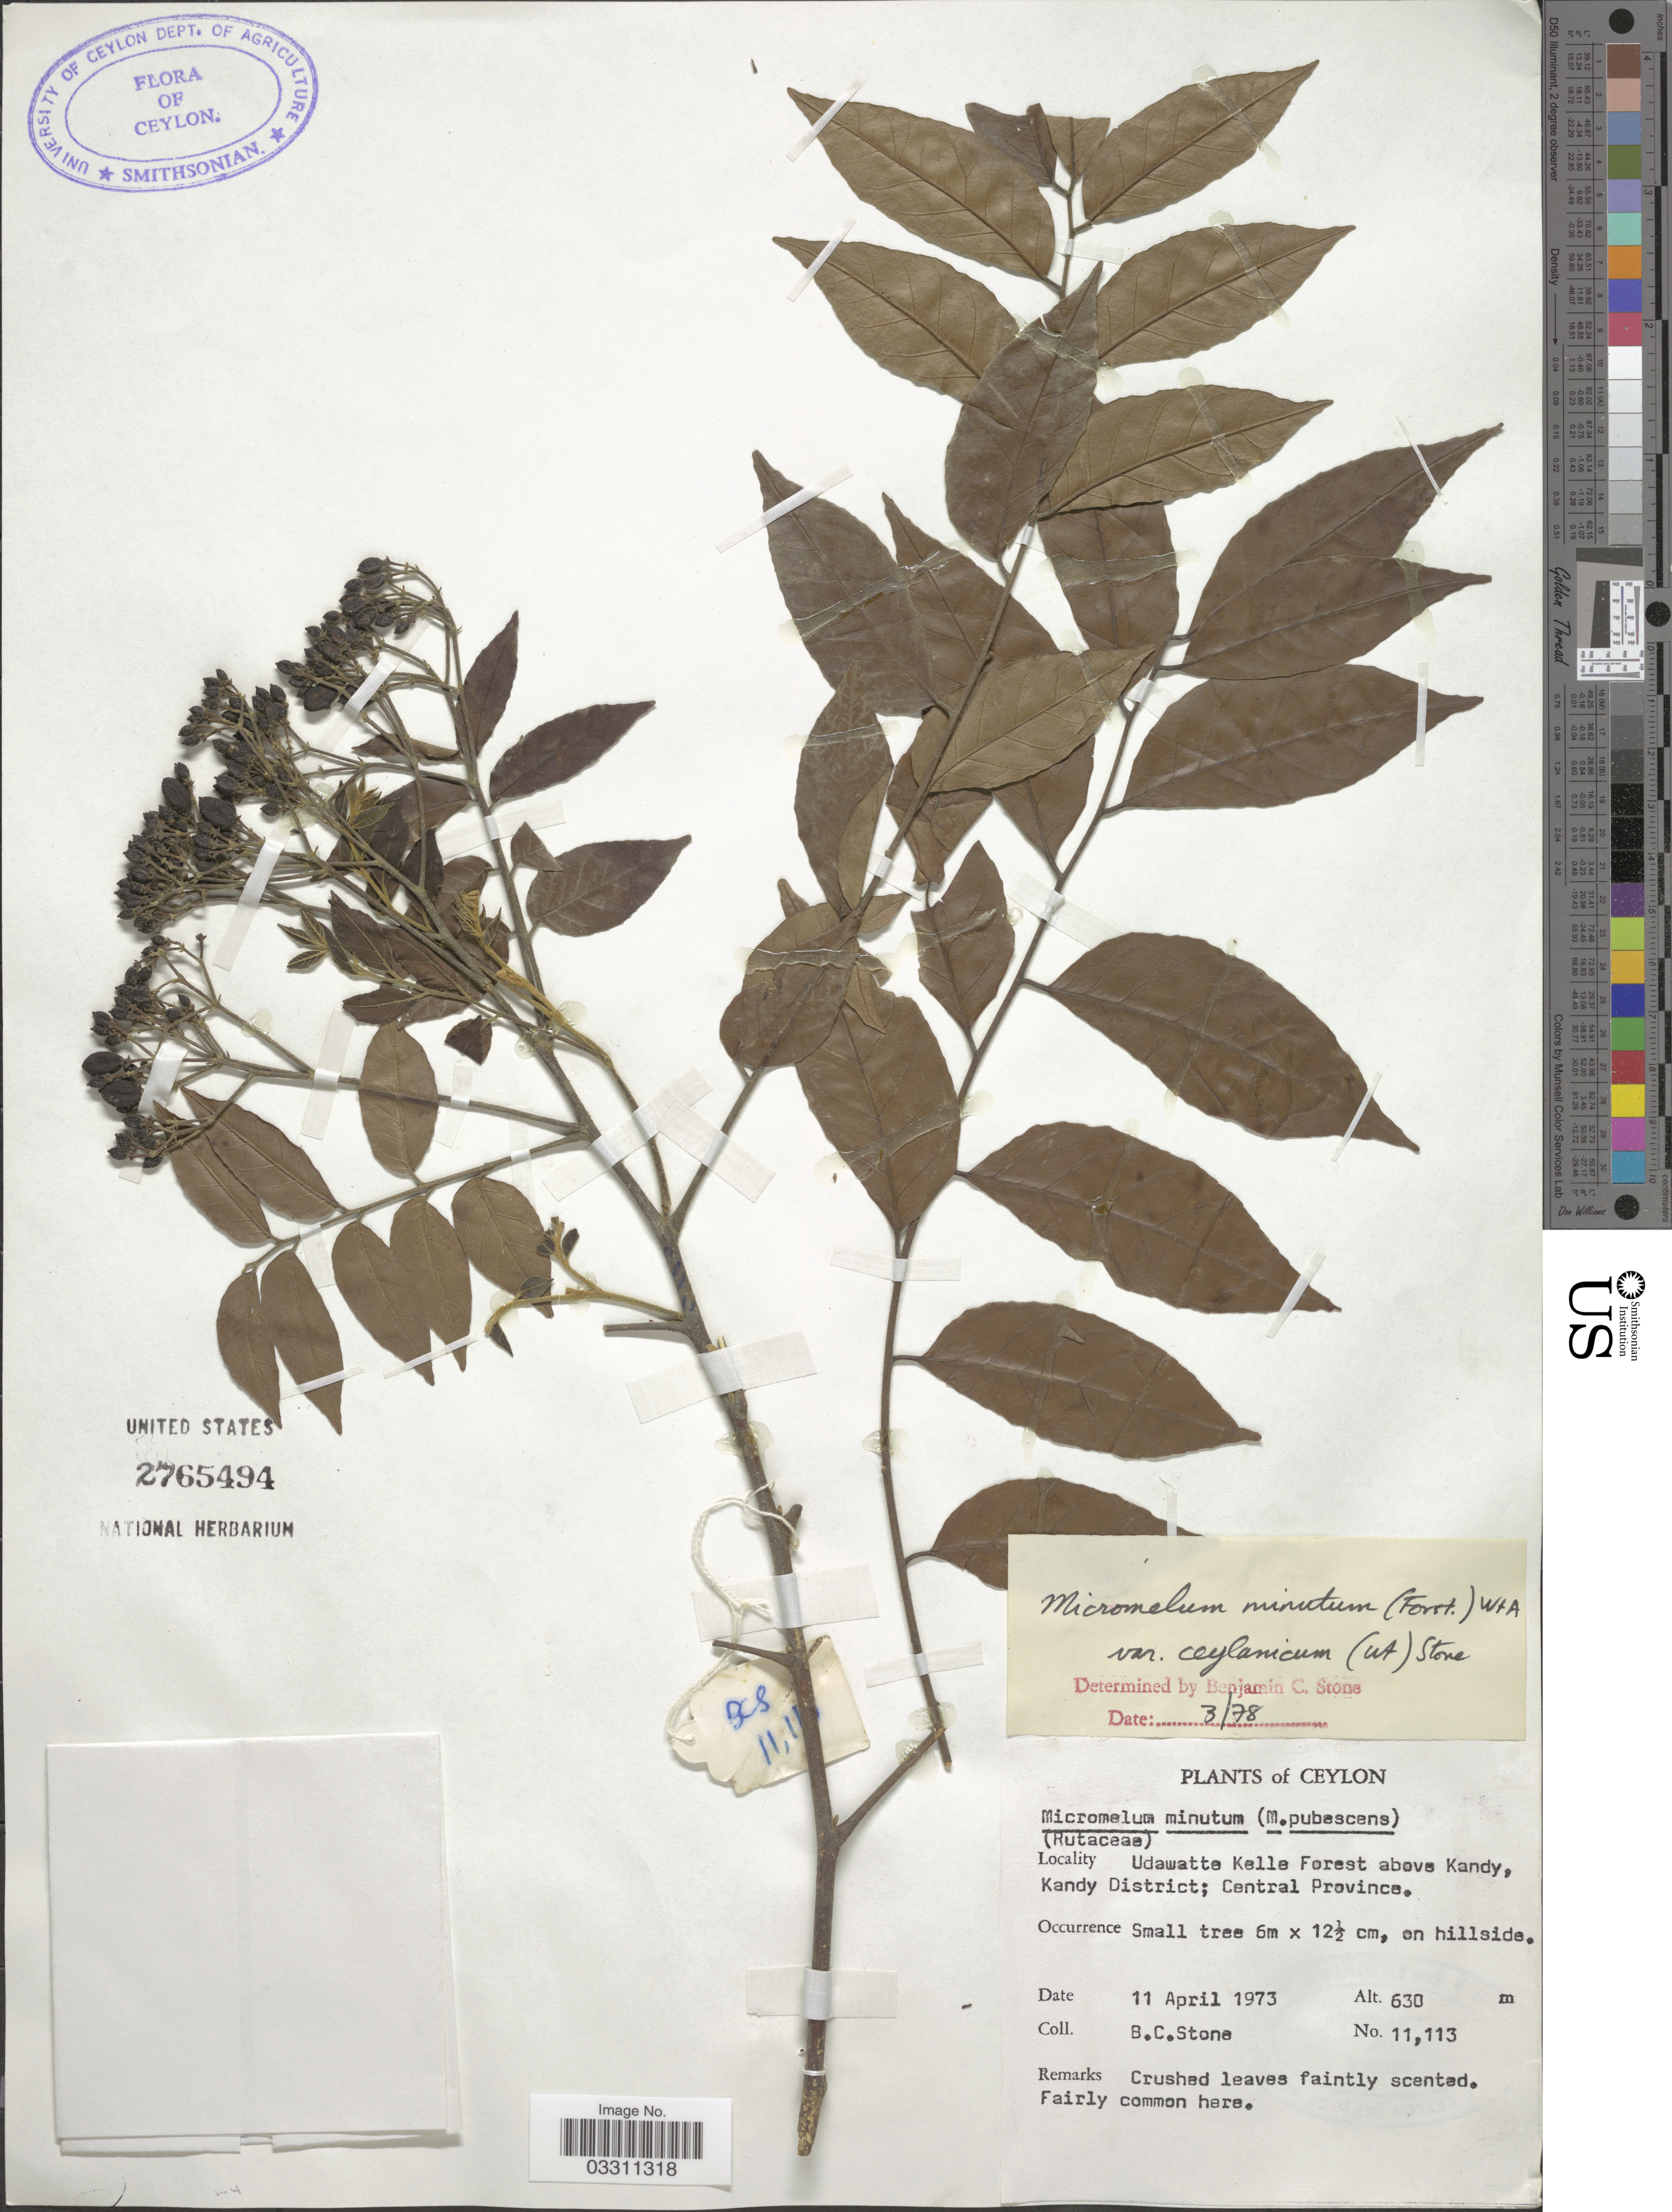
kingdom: Plantae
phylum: Tracheophyta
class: Magnoliopsida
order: Sapindales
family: Rutaceae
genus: Micromelum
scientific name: Micromelum minutum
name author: (G. Forst.) Wight & Arn.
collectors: B. C. Stone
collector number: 11113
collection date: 1973-04-11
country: Sri Lanka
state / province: Central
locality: Ceylon. Udawatte Kelle Forest above Kandy, Kandy District.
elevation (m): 630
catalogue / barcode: US 2765494